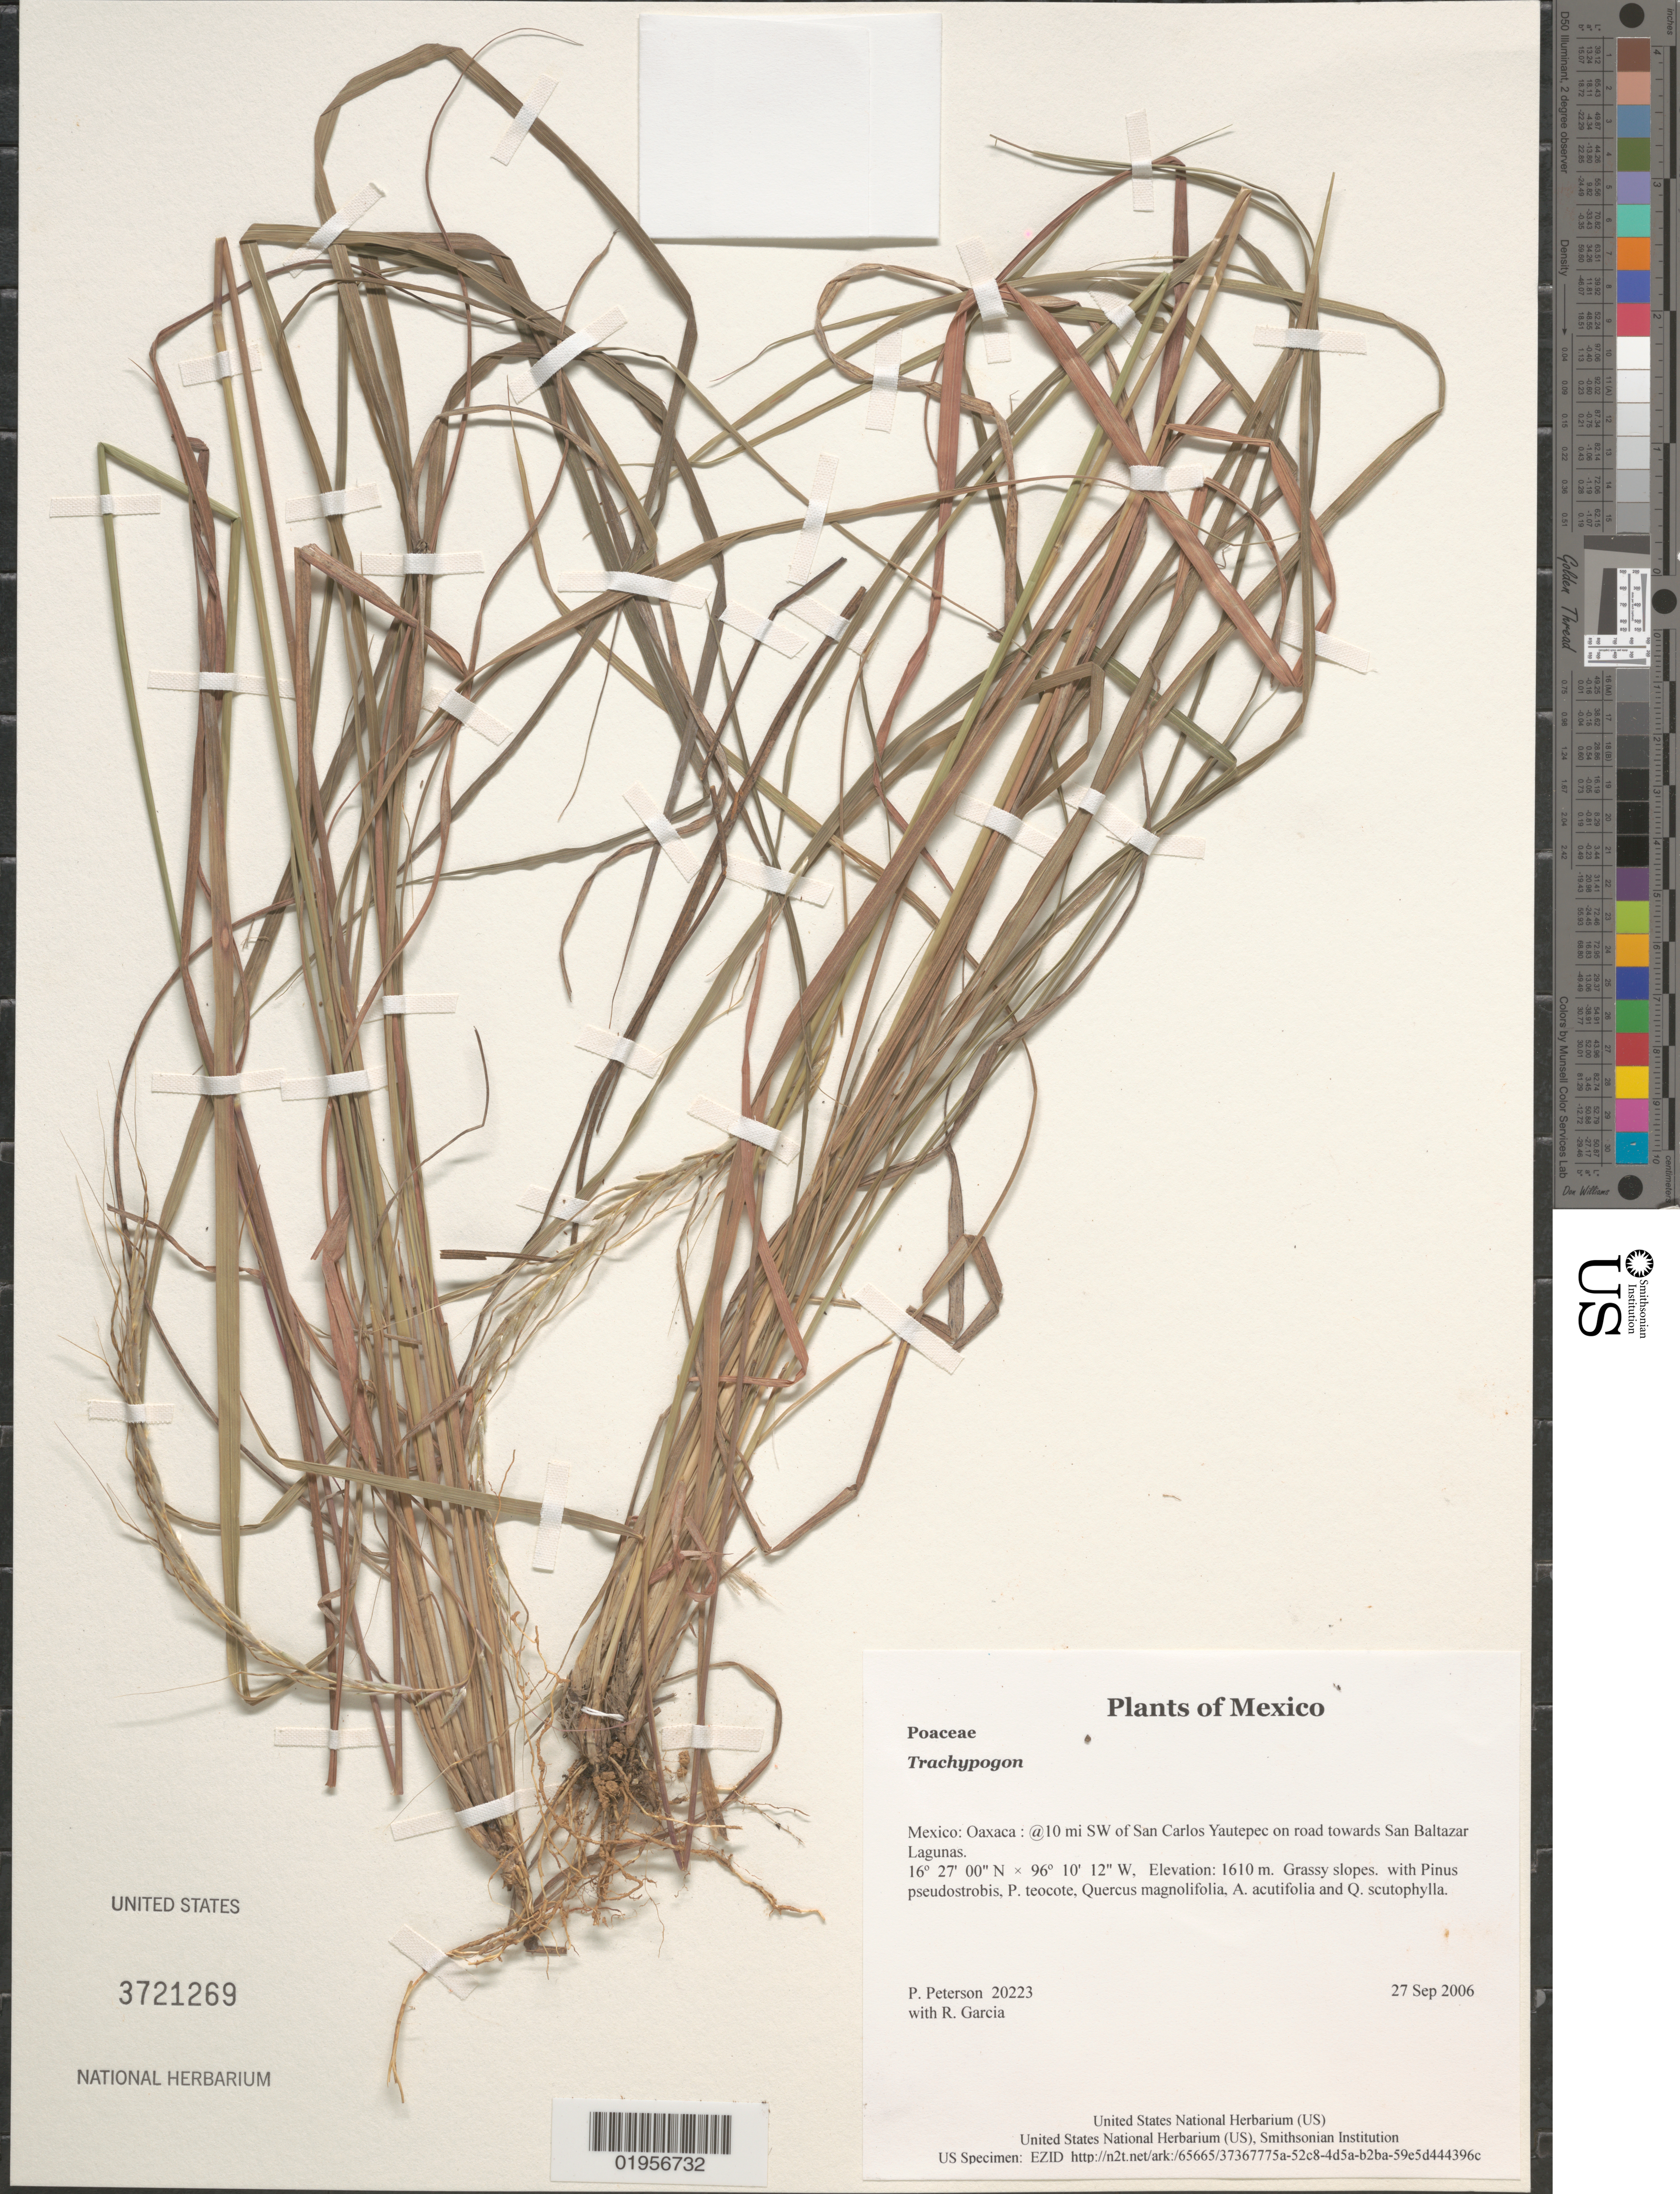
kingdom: Plantae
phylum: Tracheophyta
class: Liliopsida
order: Poales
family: Poaceae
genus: Trachypogon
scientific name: Trachypogon sp.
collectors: P. M. Peterson & R. Garcia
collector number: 20223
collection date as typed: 27 Sep 2006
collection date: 2006-09-27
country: Mexico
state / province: Oaxaca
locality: @10 mi SW of San Carlos Yautepec on road towards San Baltazar Lagunas.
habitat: Grassy slopes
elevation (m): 1610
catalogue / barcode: US 3721269